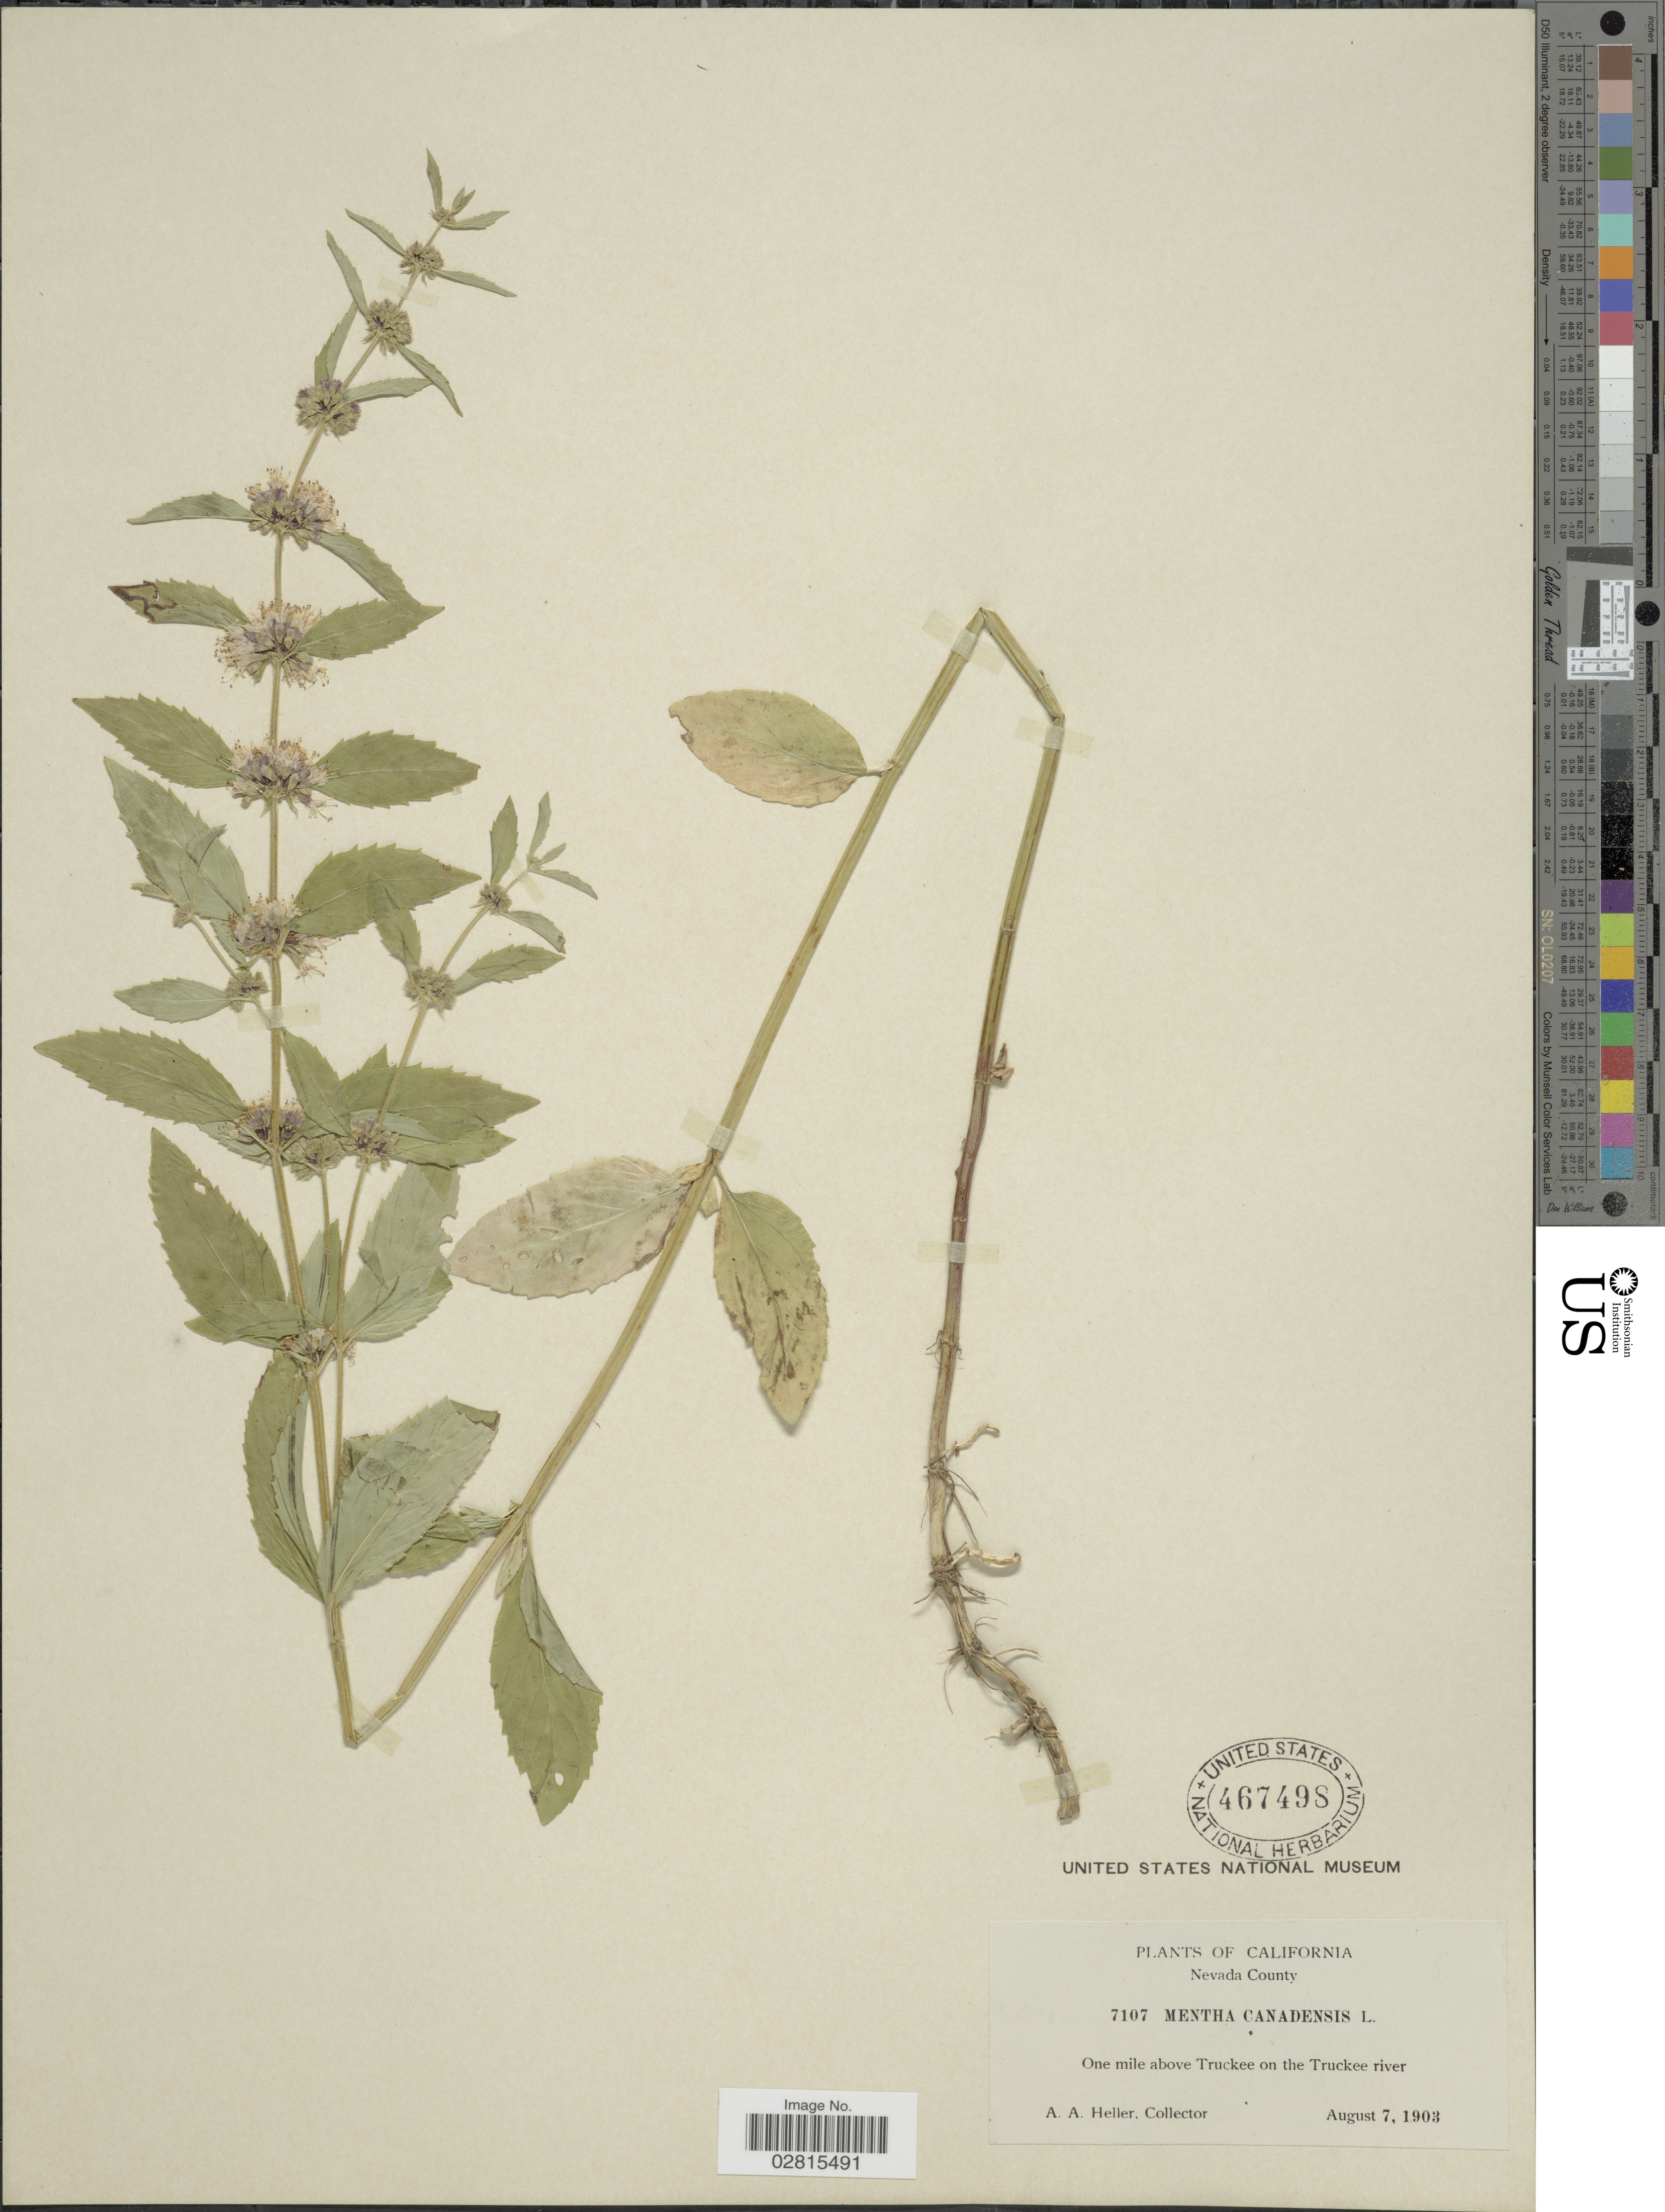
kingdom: Plantae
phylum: Tracheophyta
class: Magnoliopsida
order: Lamiales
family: Lamiaceae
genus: Mentha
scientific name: Mentha canadensis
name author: L.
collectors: A. A. Heller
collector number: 7107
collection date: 1903-08-07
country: United States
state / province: California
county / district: Nevada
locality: Nevada County, One mile above Truckee on the Truckee river.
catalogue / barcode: US 467498